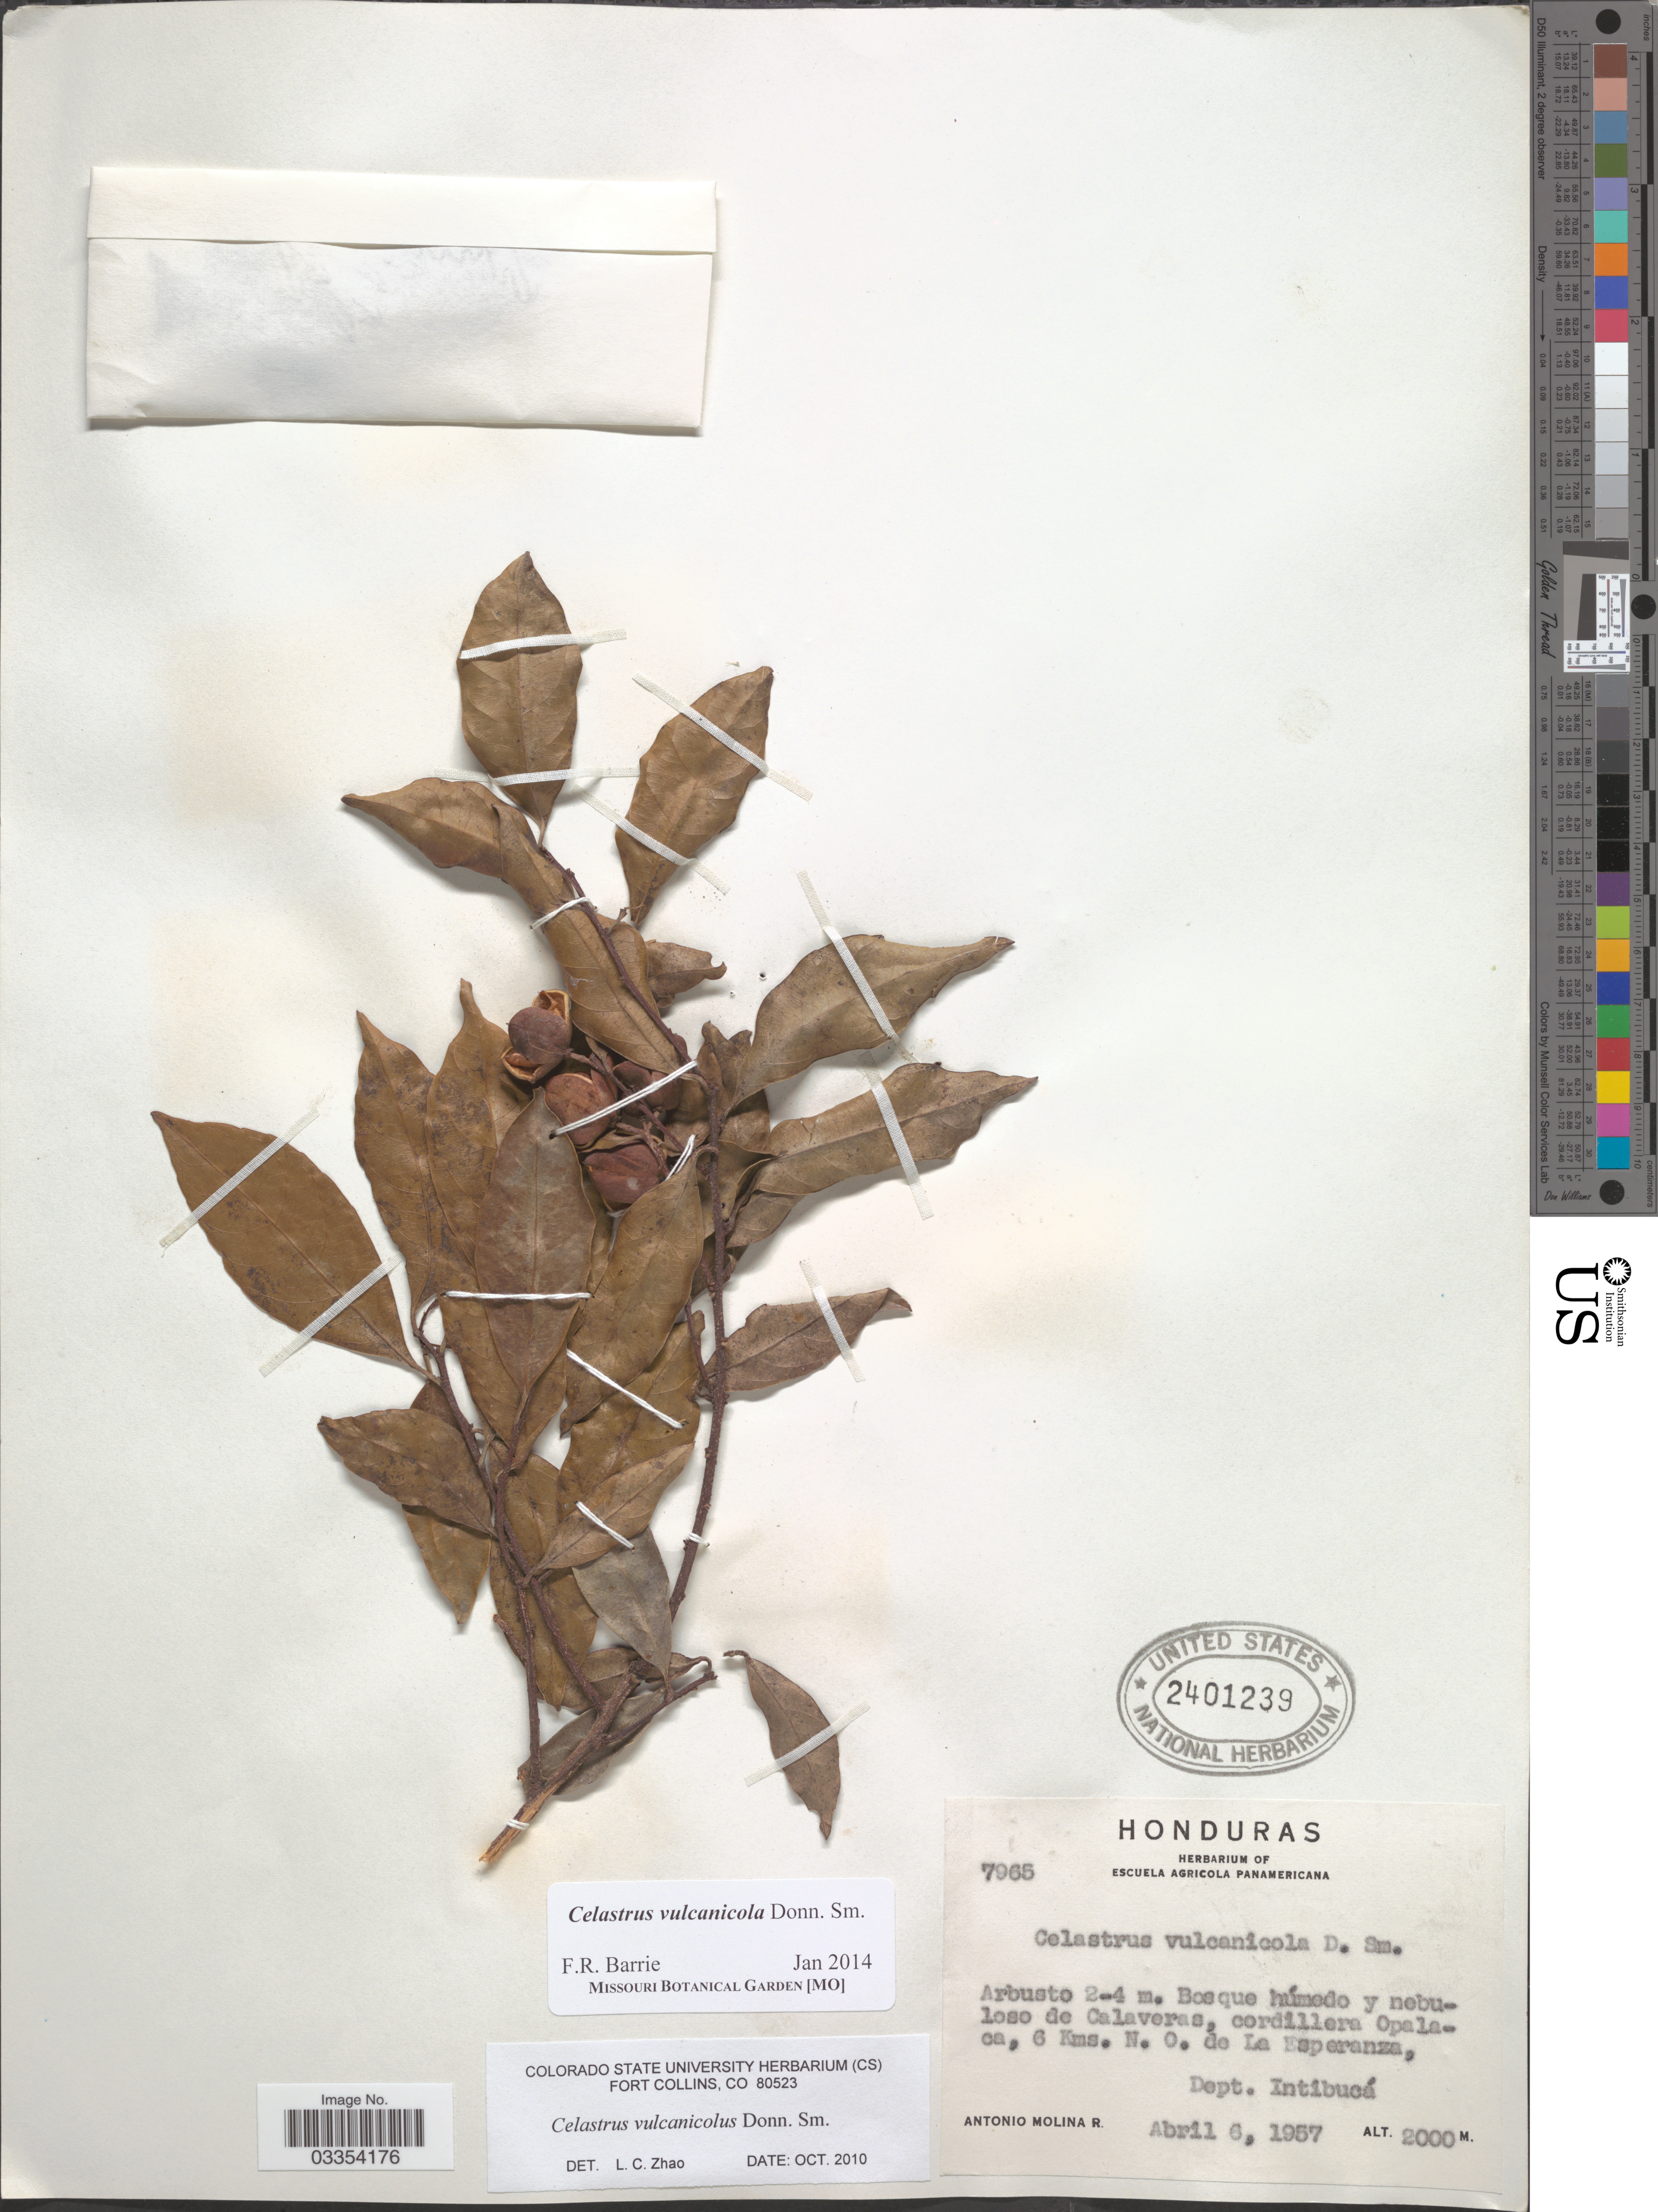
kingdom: Plantae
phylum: Tracheophyta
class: Magnoliopsida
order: Celastrales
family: Celastraceae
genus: Celastrus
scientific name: Celastrus vulcanicola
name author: Donn. Sm.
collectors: A. Molina R.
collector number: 7965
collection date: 1957-04-06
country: Honduras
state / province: Intibuca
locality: Bosque húmedo y nebuloso de Calaveras, cordillera Opalaca, 6 Kms. N. O. de La Esperanza, Dept. Intibucá.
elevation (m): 2000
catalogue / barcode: US 2401239